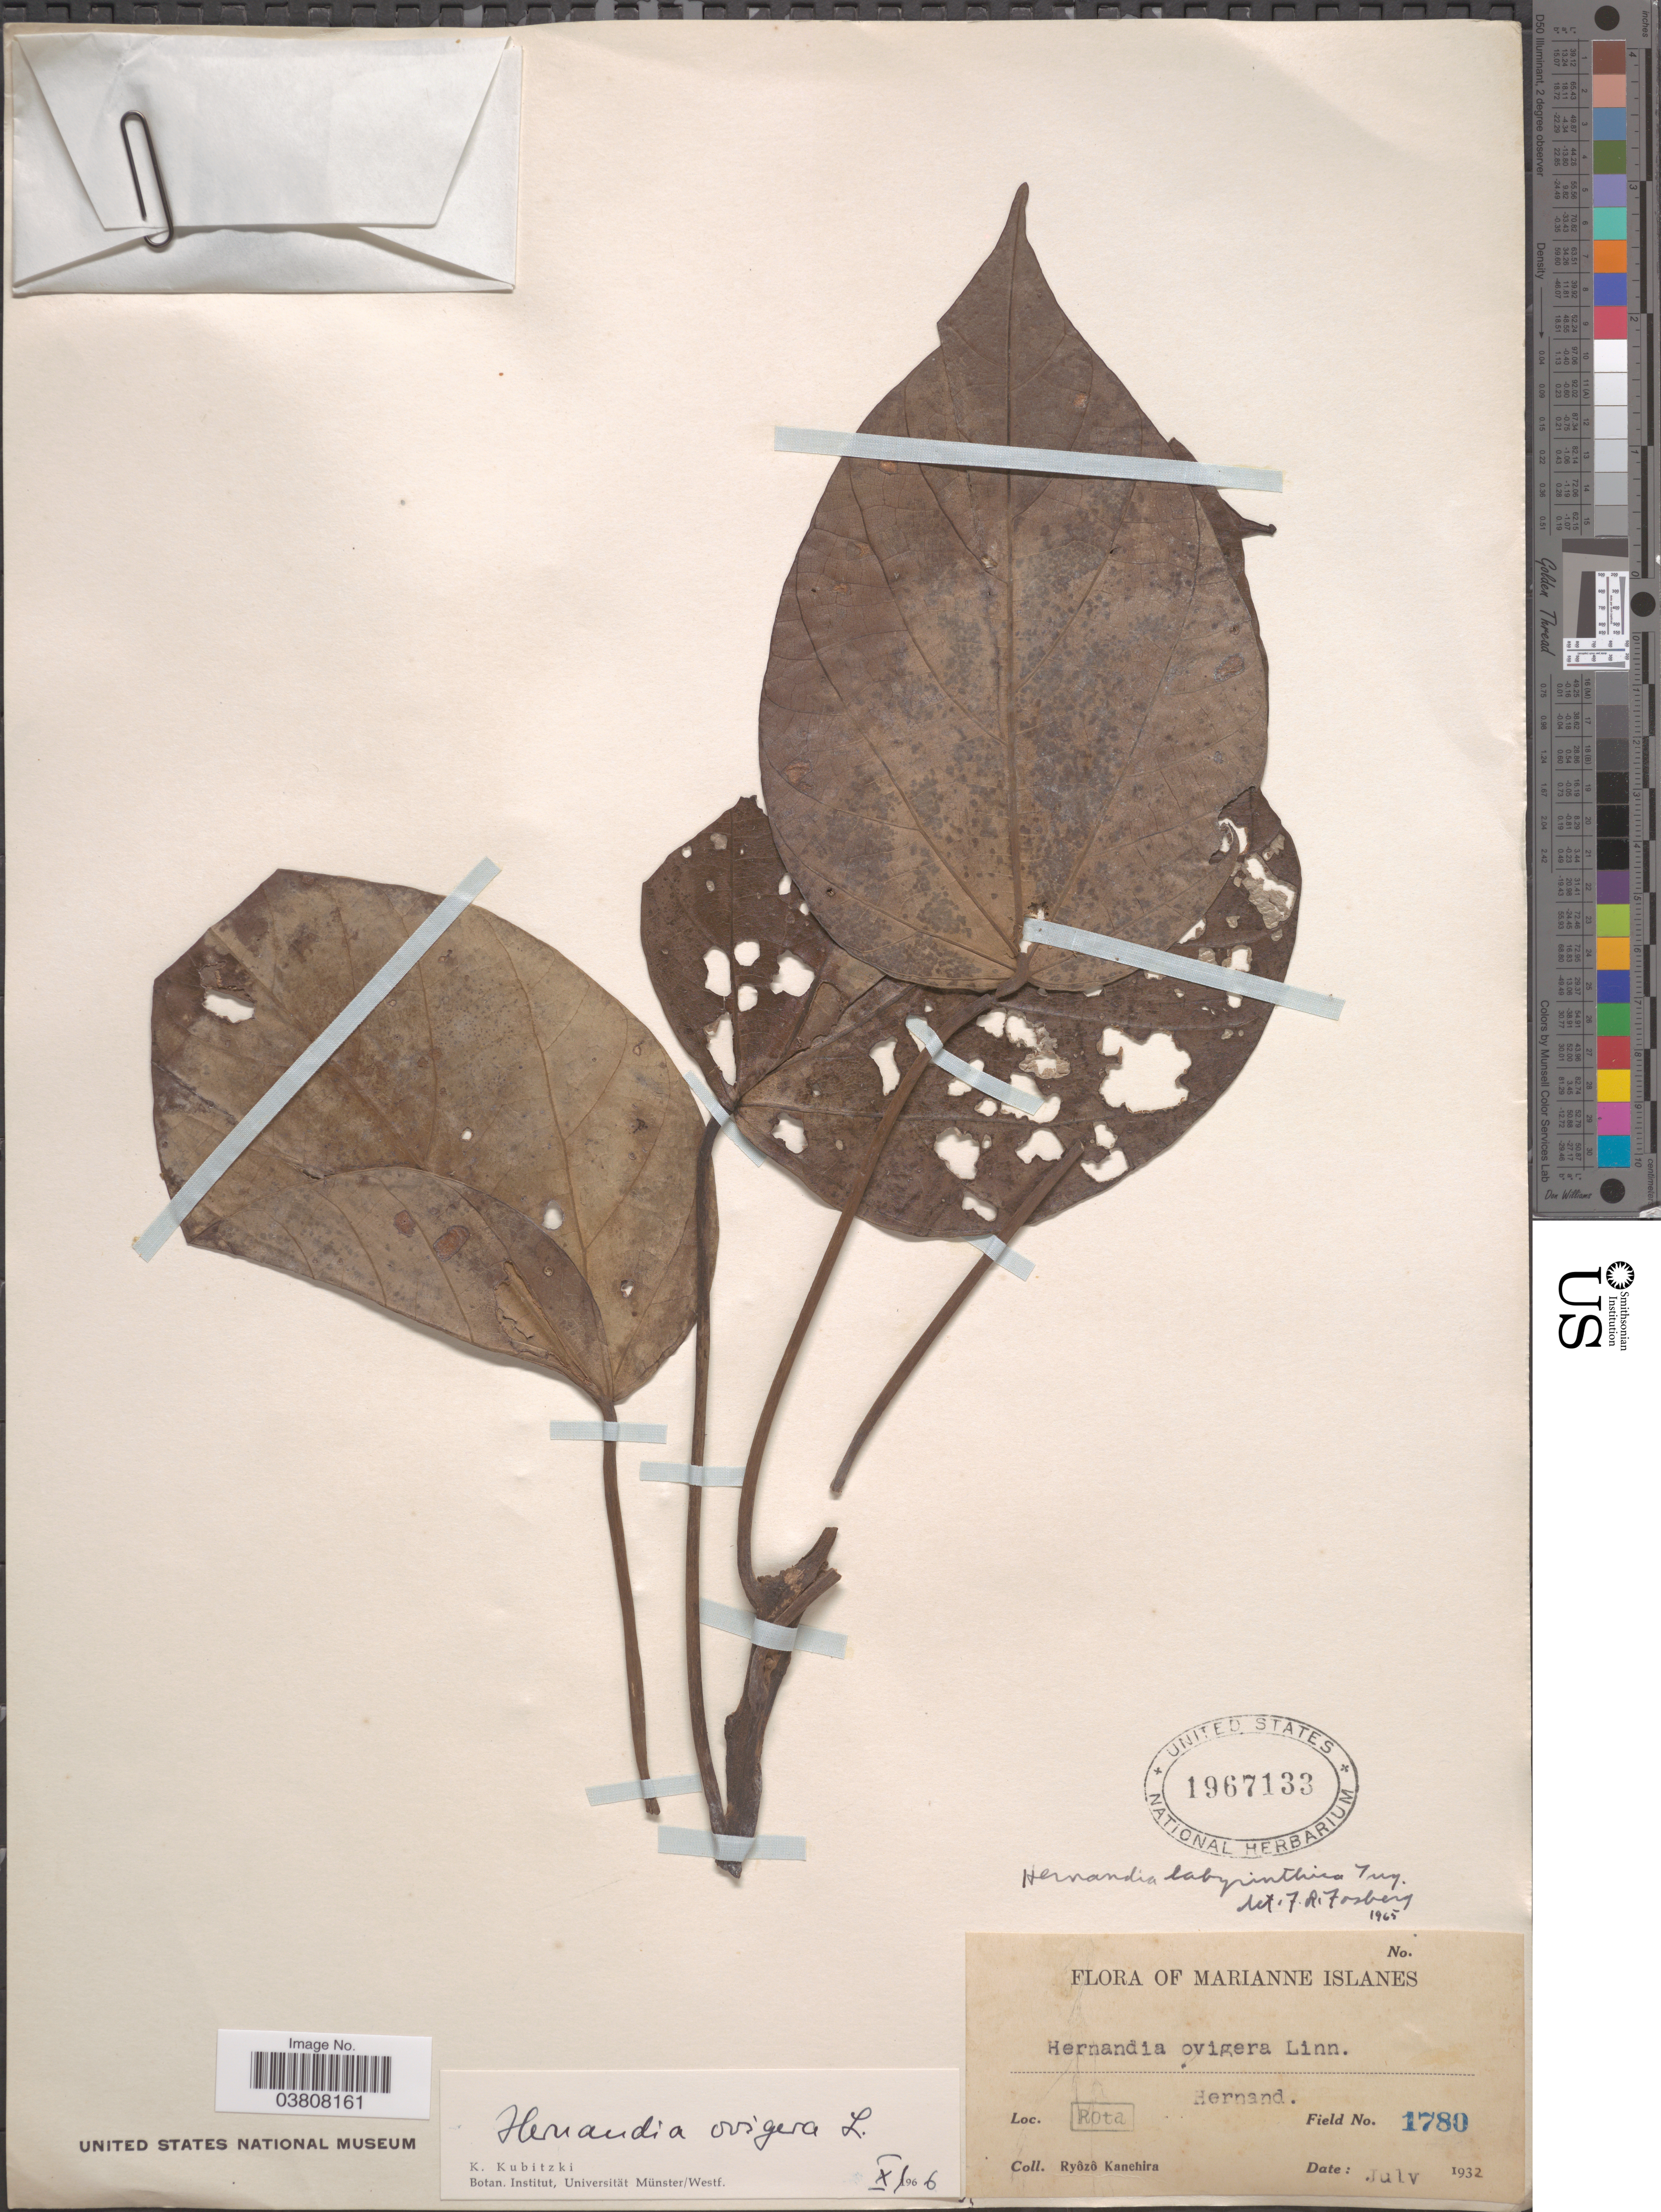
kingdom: Plantae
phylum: Tracheophyta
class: Magnoliopsida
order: Laurales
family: Hernandiaceae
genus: Hernandia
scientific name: Hernandia labrynthia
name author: Tuyama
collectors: R. Kanehira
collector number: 1780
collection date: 1932-07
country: Northern Mariana Islands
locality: Marianne Islanes. Rota.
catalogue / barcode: US 1967133